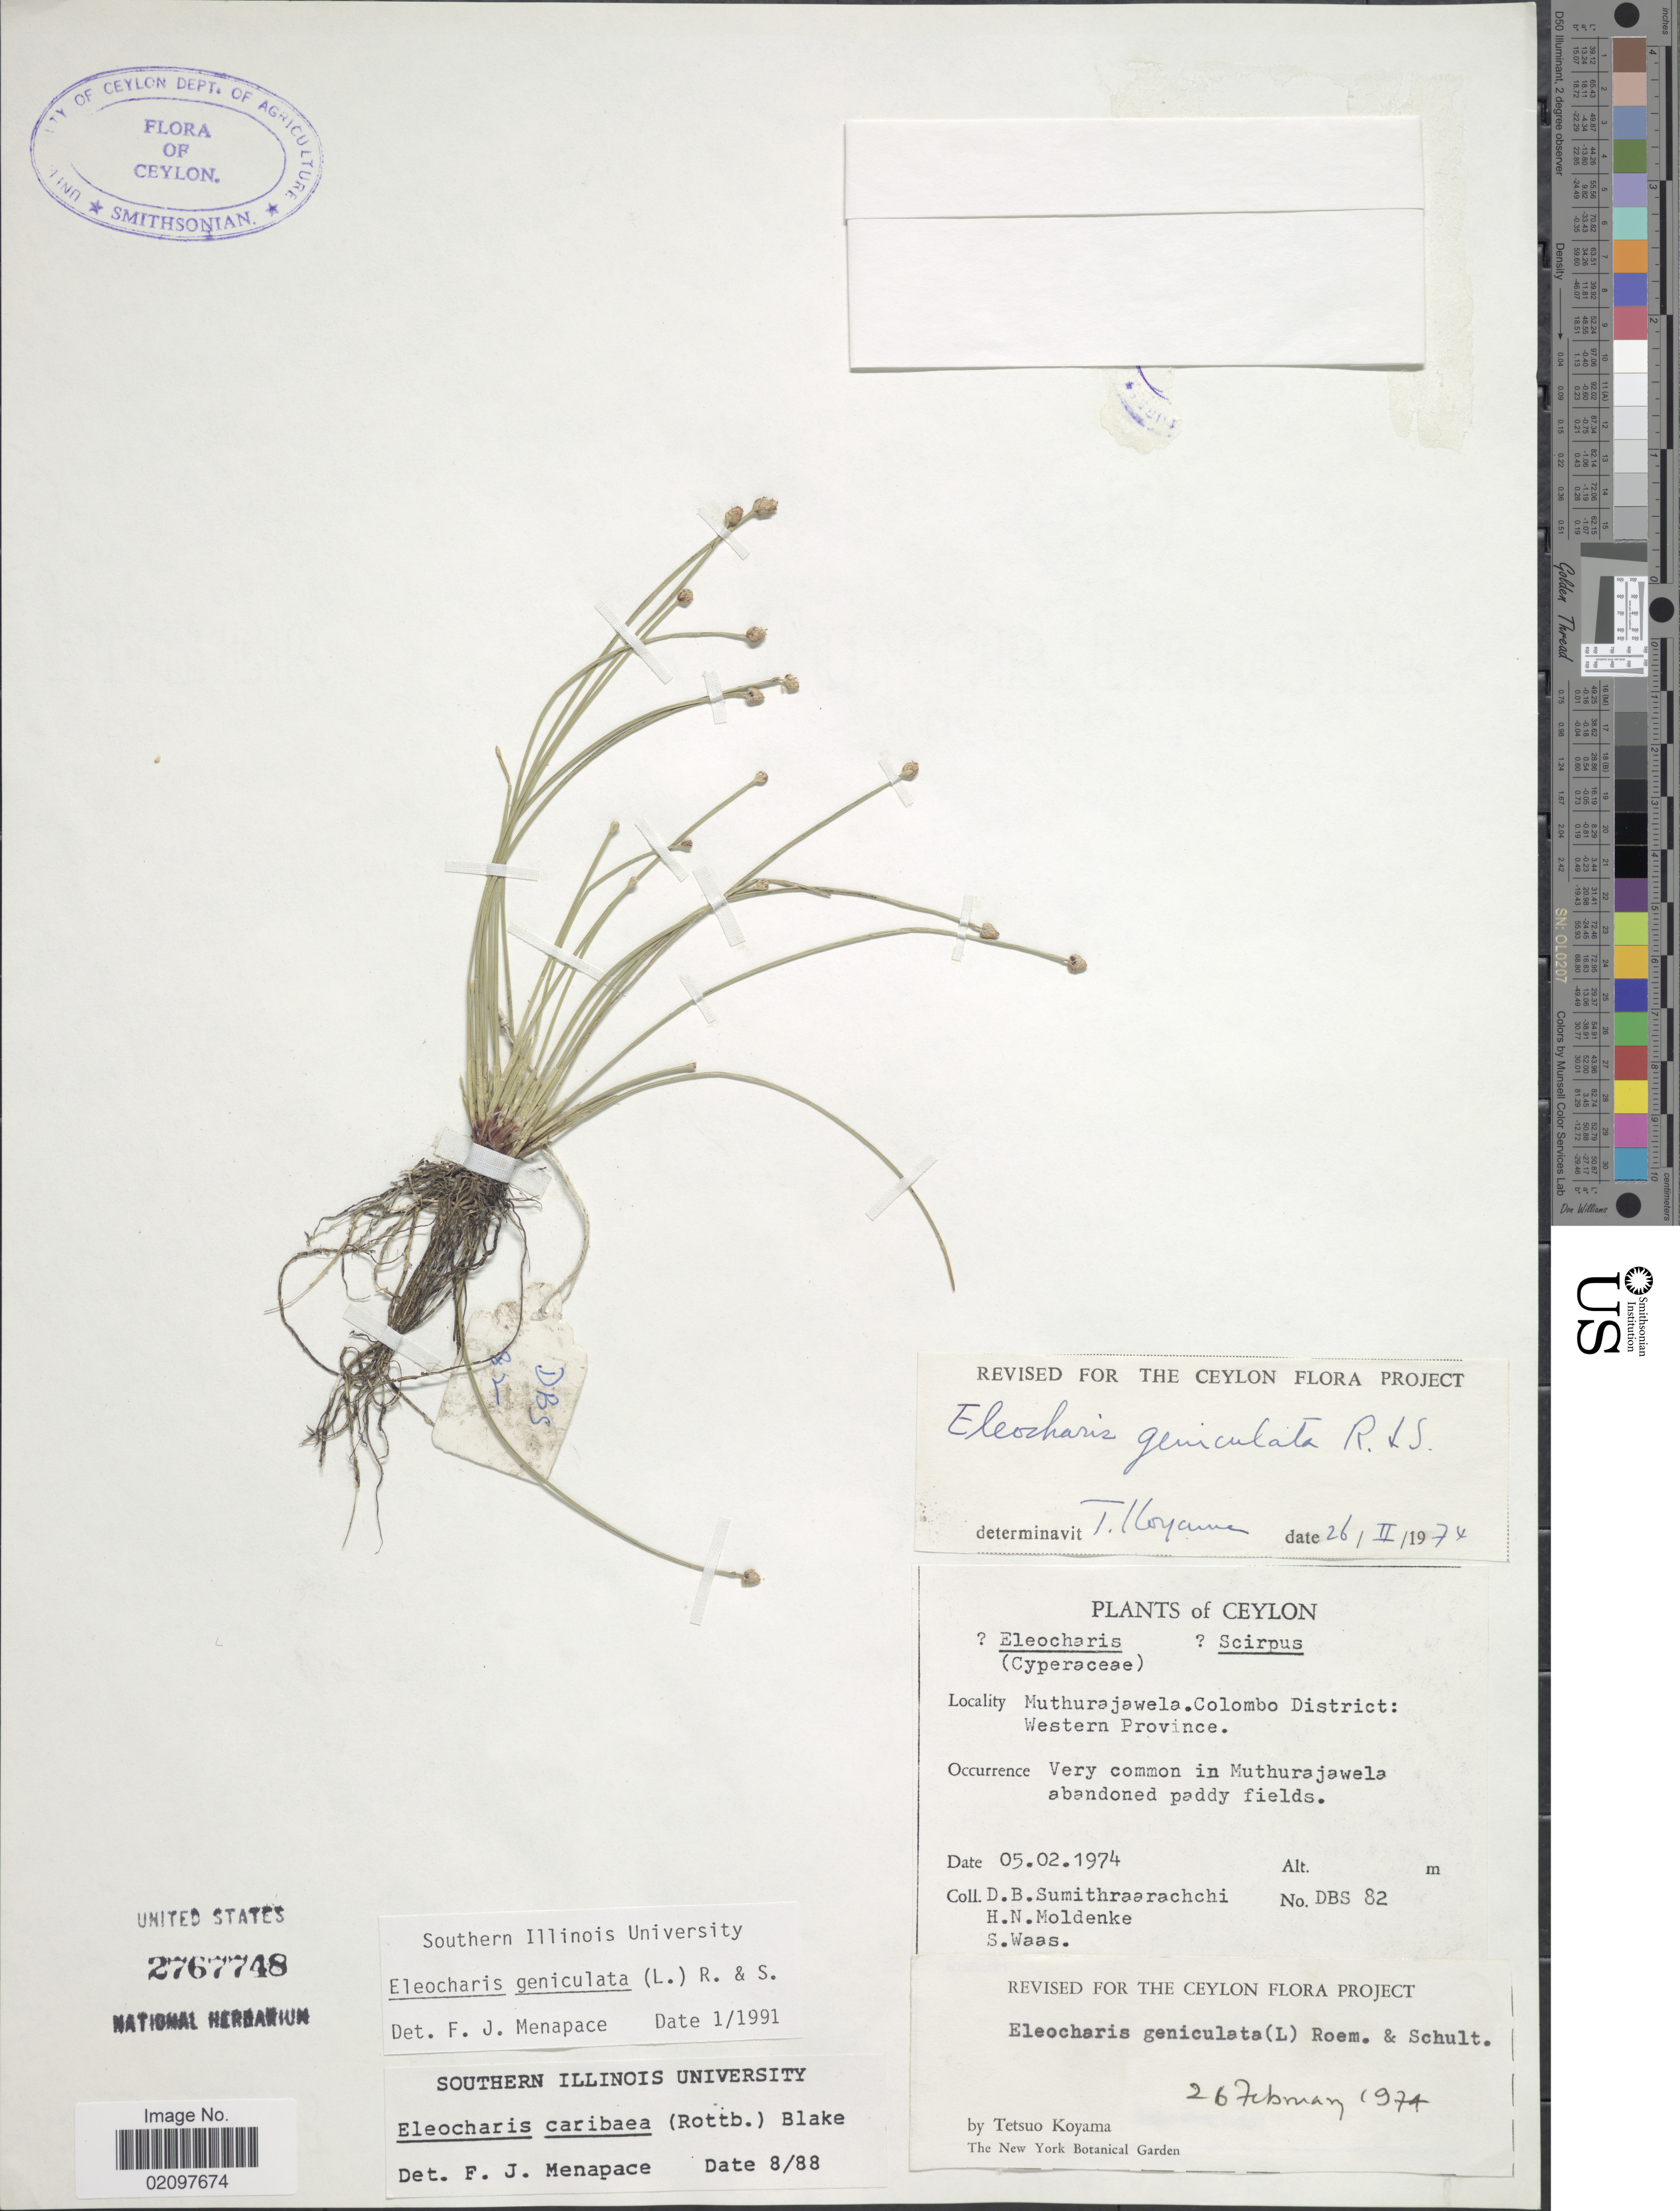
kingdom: Plantae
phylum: Tracheophyta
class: Liliopsida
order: Poales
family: Cyperaceae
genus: Eleocharis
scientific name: Eleocharis geniculata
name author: (L.) Roem. & Schult.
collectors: D. B. Sumithraarachchi, H. N. Moldenke & S. Waas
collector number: DBS 82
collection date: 1974-02-05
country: Sri Lanka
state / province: Western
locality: Ceylon, Muthurajawela. Colombo District, Very common in Muthurajawela abandoned paddy fields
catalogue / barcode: US 2767748